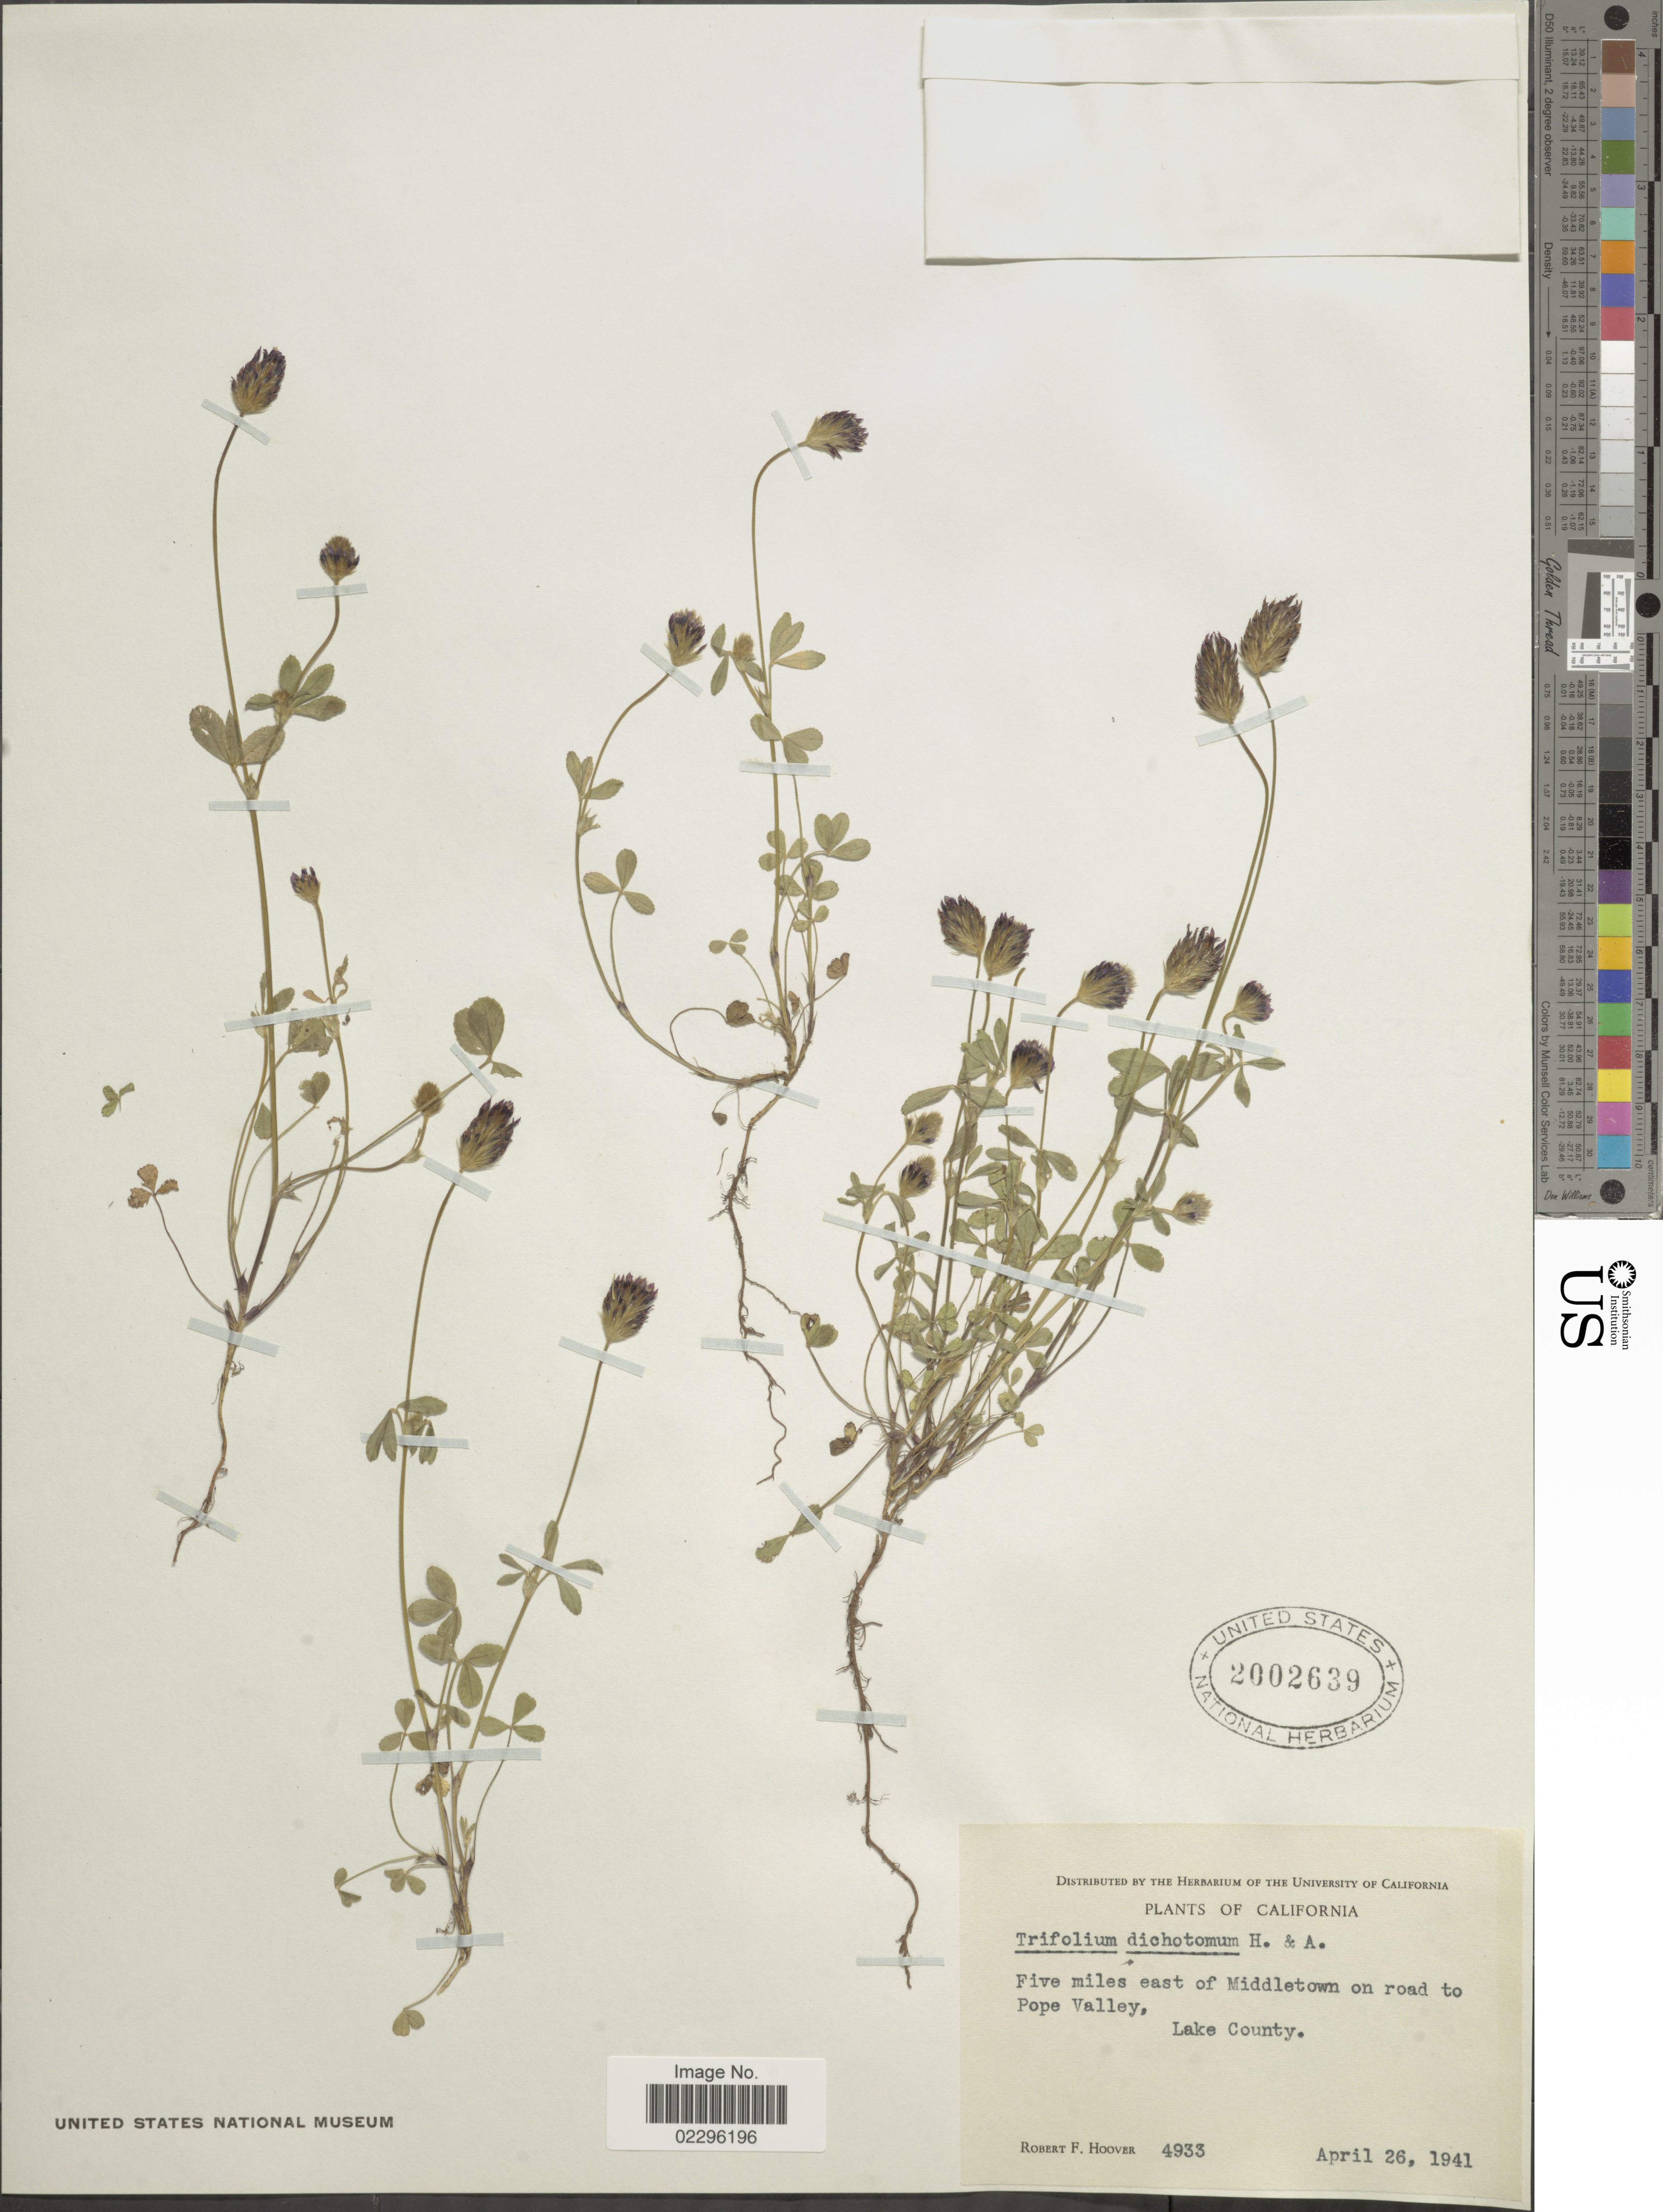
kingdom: Plantae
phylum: Tracheophyta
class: Magnoliopsida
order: Fabales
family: Fabaceae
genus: Trifolium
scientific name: Trifolium dichotomum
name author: Hook. & Arn.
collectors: R. F. Hoover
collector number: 4933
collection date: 1941-04-26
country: United States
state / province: California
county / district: Lake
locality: Five mile east of Middletown on road to Pope Vallety, Lake County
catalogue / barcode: US 2002639